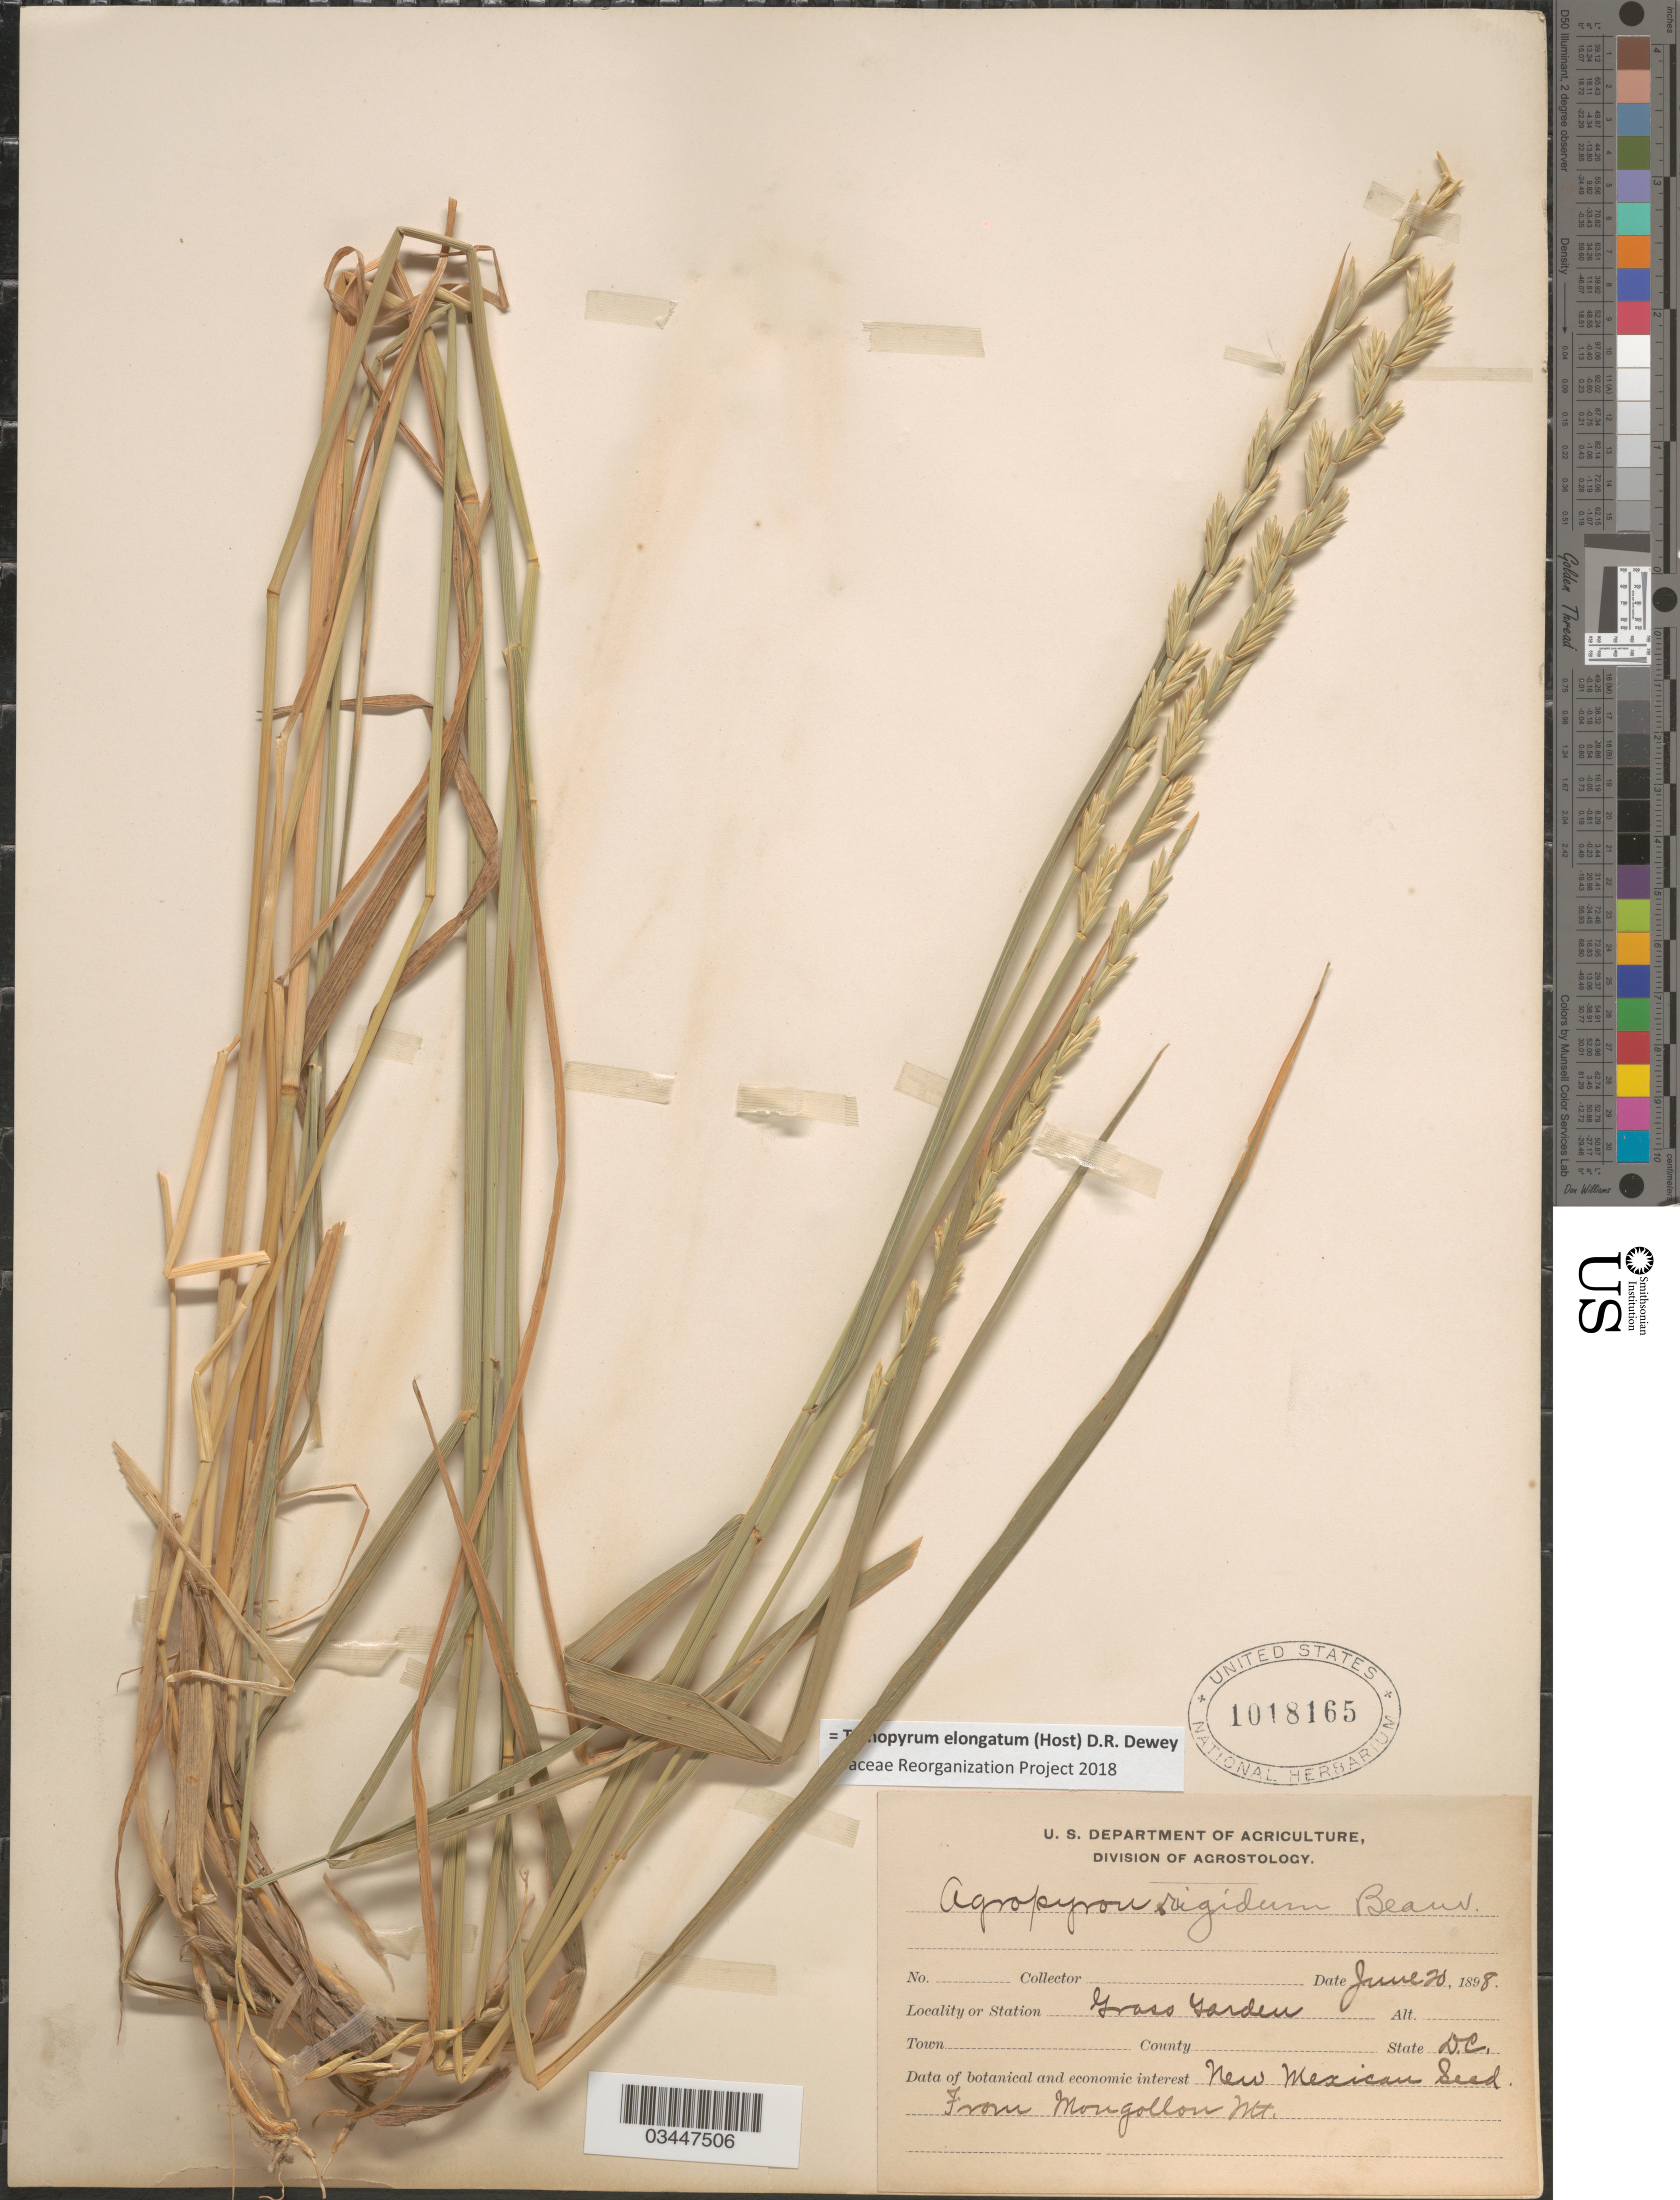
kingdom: Plantae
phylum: Tracheophyta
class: Liliopsida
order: Poales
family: Poaceae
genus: Thinopyrum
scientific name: Thinopyrum elongatum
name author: (Host) Barkworth & Dewey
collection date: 1898-06-20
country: United States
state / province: New Mexico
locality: From Mongollon Mt.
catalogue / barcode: US 1018165